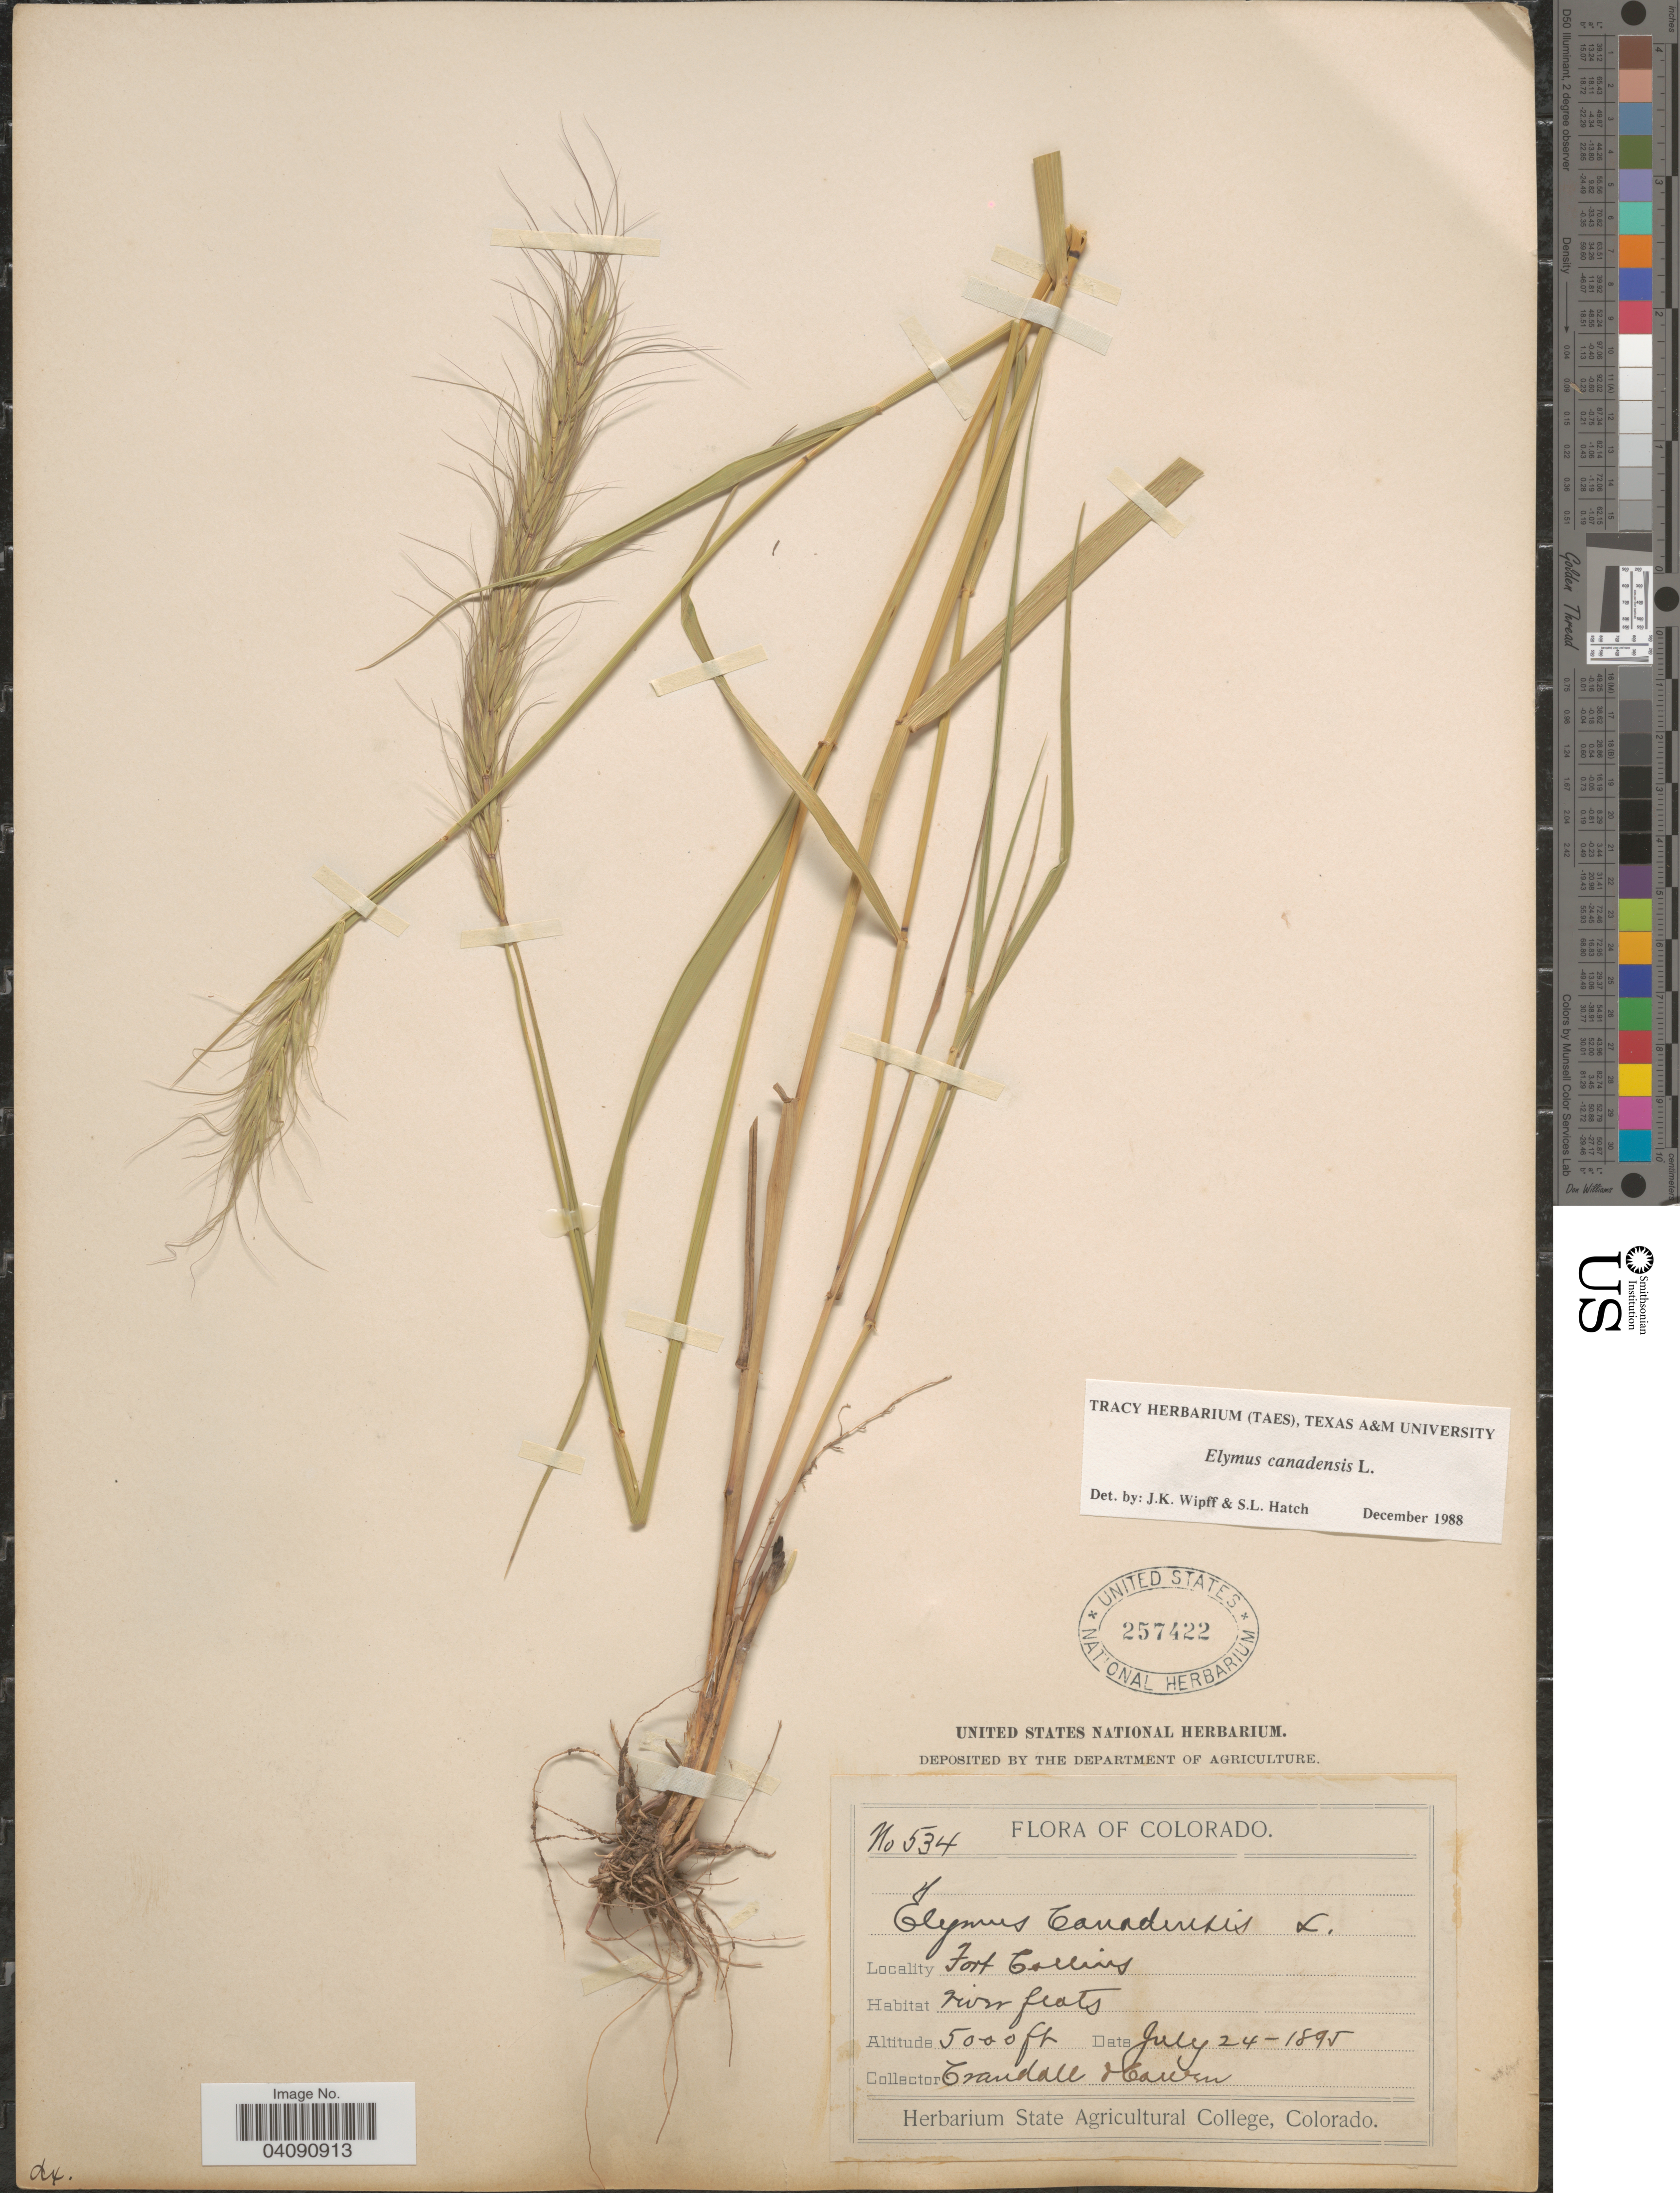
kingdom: Plantae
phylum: Tracheophyta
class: Liliopsida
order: Poales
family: Poaceae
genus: Elymus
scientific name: Elymus canadensis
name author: L.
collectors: -. Crandall & J. Cawen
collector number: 534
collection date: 1895-07-24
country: United States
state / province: Colorado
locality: Fort Collins. River flats.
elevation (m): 1524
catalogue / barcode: US 257422